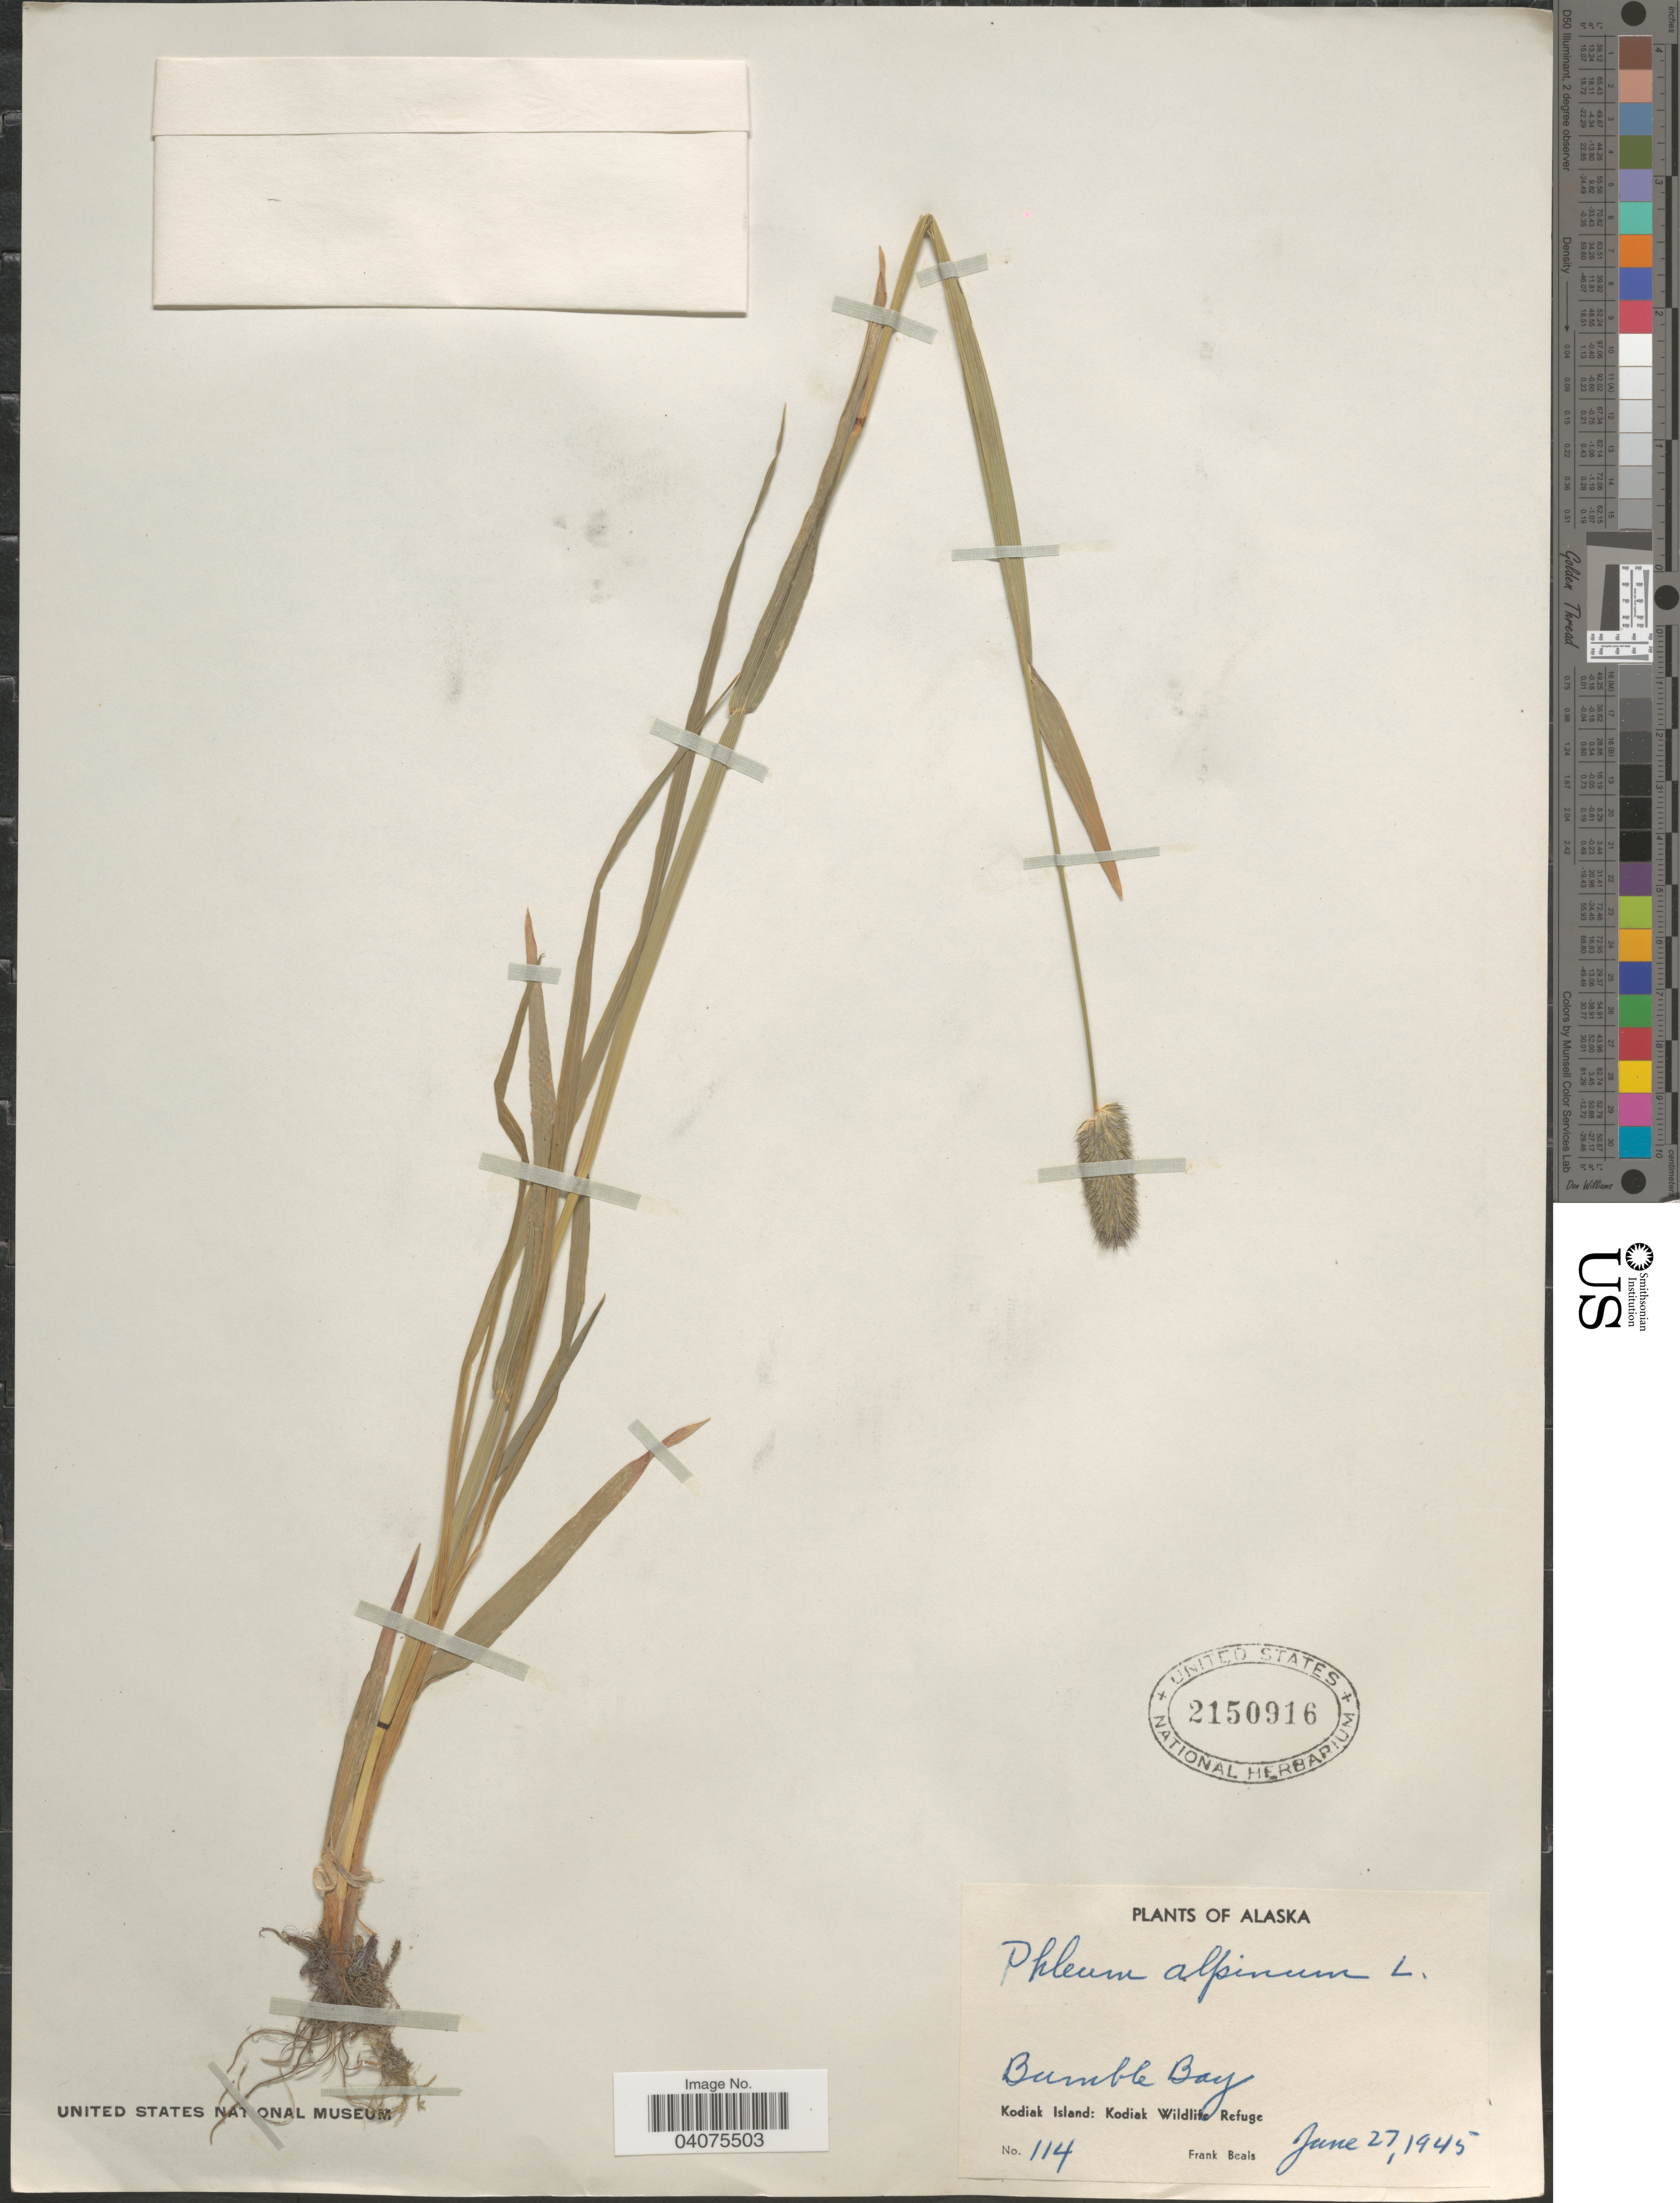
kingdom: Plantae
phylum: Tracheophyta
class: Liliopsida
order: Poales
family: Poaceae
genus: Phleum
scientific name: Phleum alpinum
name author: L.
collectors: F. Beals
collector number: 114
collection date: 1945-06-27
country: United States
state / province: Alaska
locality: Bumble Bay. Kodiak Island: Kodiak Wildlife Refuge.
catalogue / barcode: US 2150916